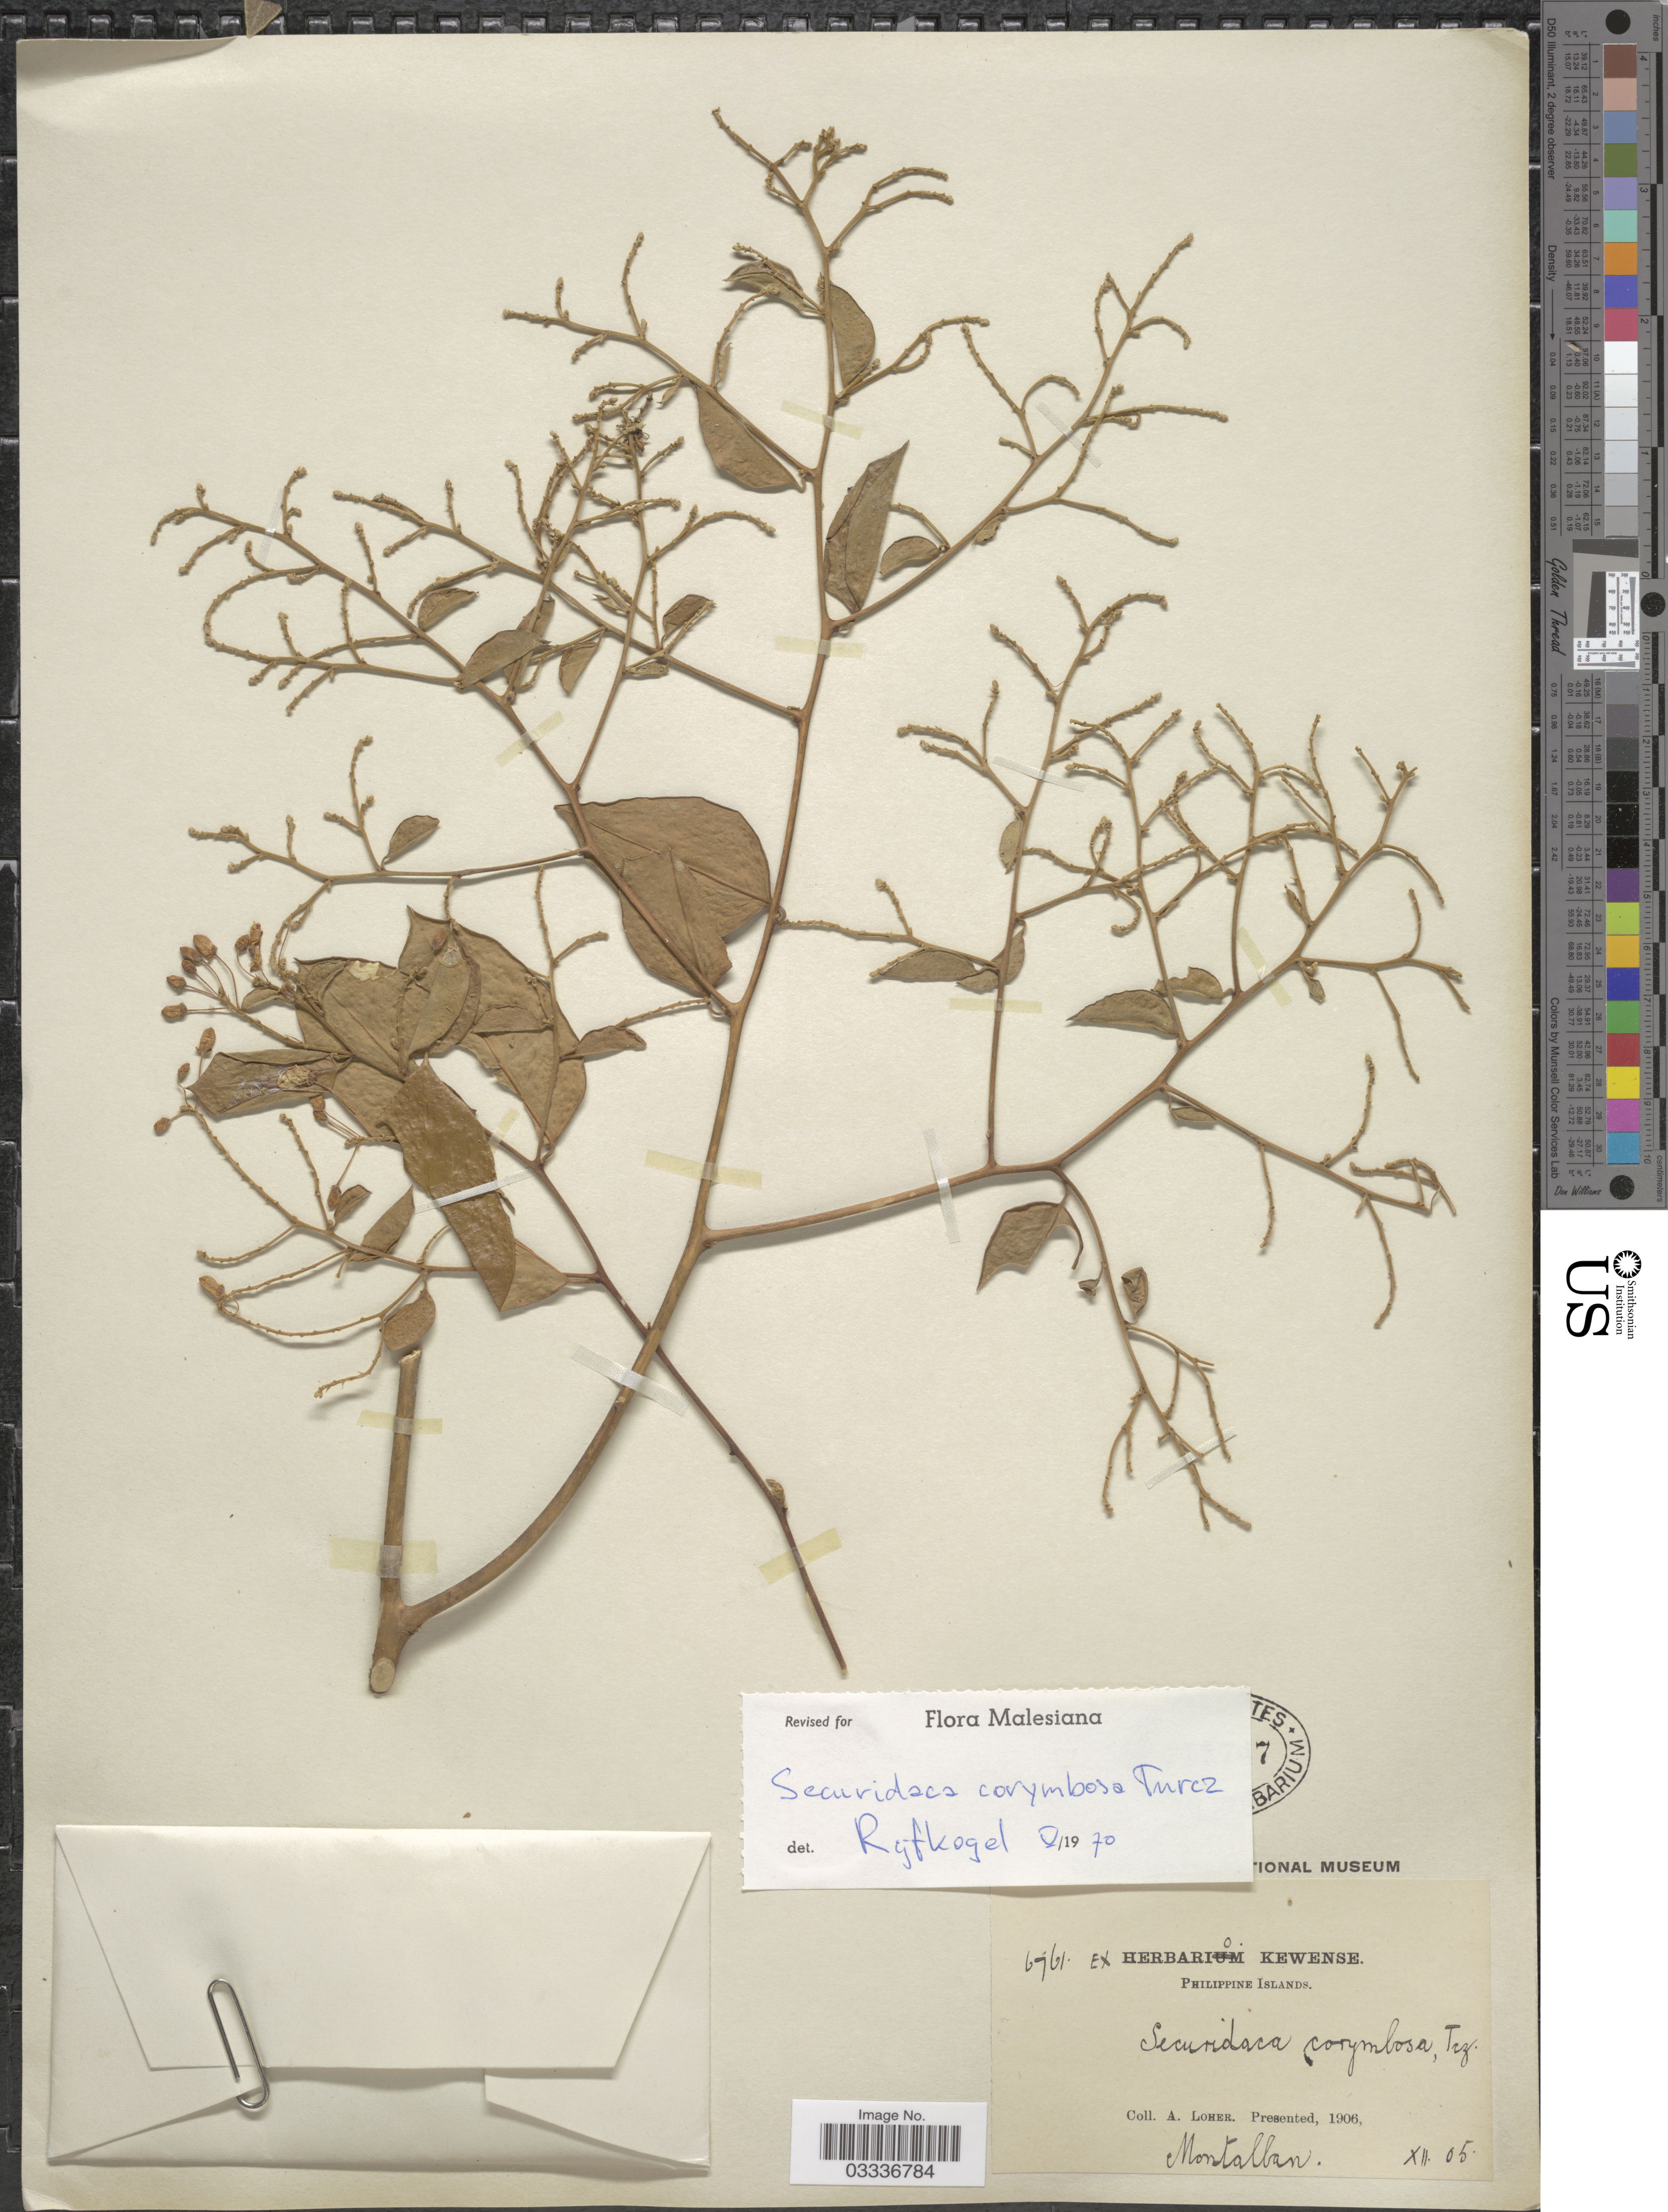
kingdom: Plantae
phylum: Tracheophyta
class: Magnoliopsida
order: Fabales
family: Polygalaceae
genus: Securidaca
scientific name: Securidaca corymbosa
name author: Turcz.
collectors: A. Loher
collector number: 6761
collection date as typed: Transcribed d/m/y: /12/5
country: Philippines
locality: Montalban.